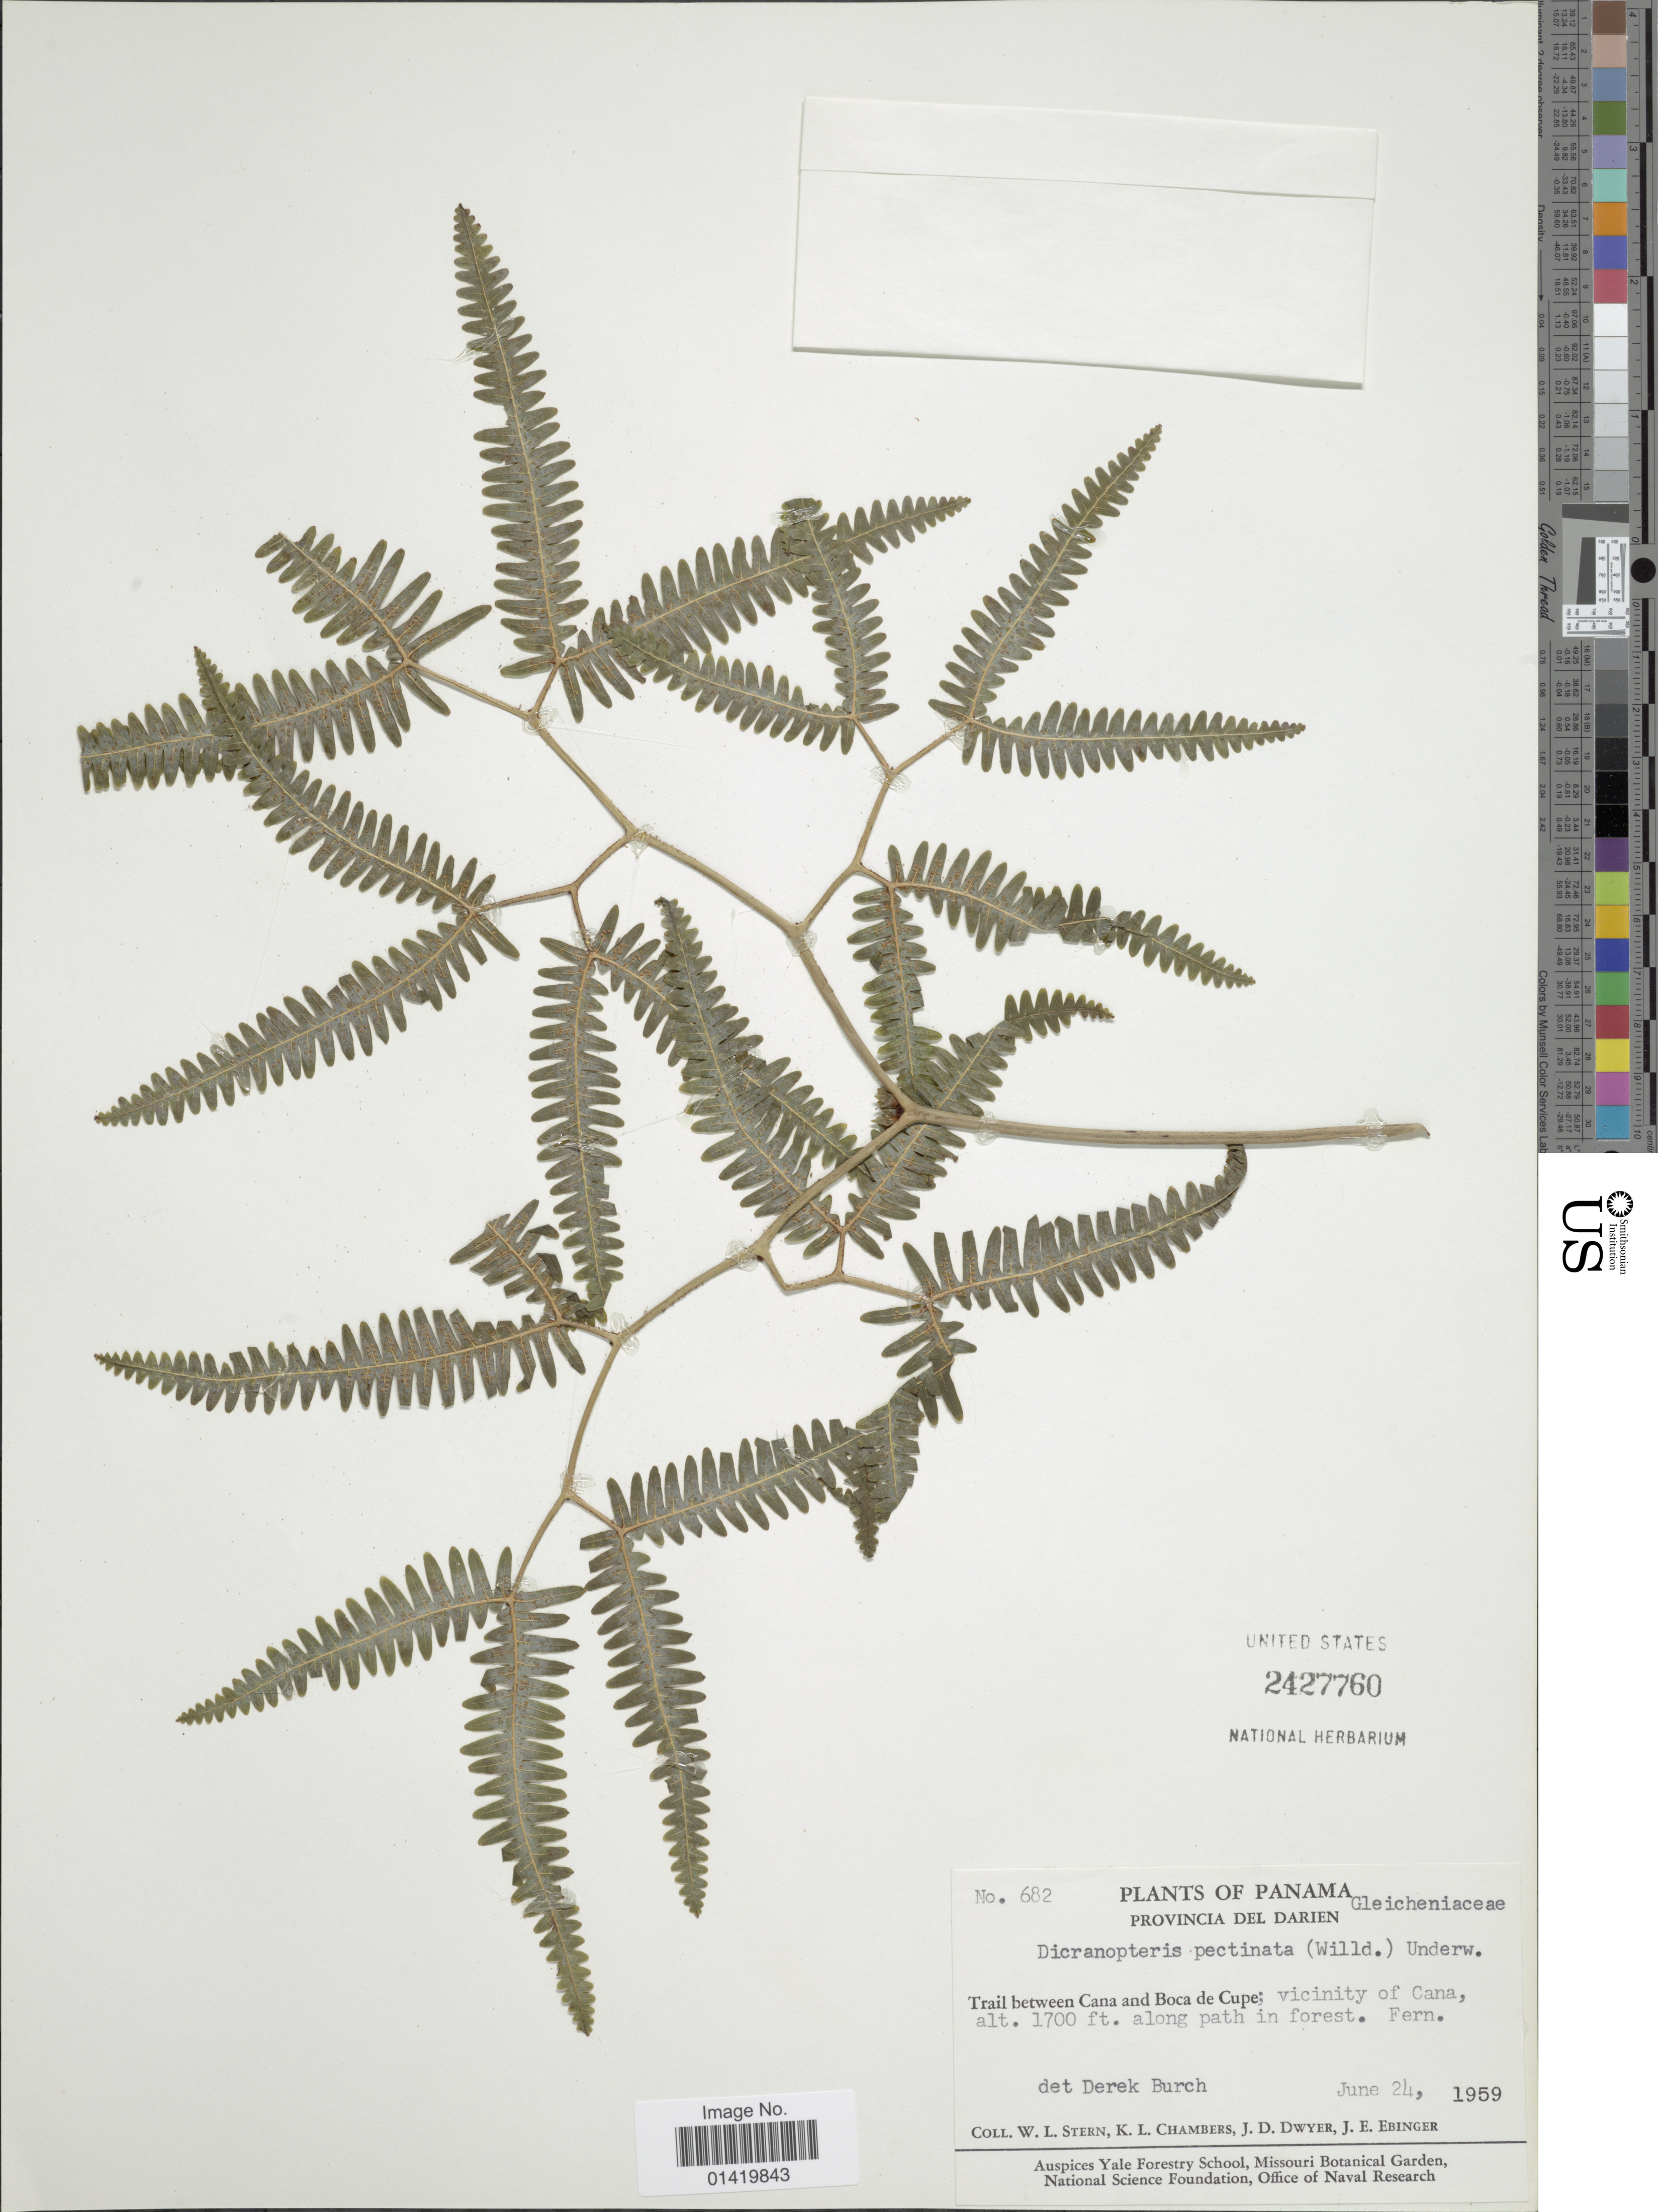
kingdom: Plantae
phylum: Tracheophyta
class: Polypodiopsida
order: Gleicheniales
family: Gleicheniaceae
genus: Gleichenella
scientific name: Gleichenella pectinata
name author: (Willd.) Ching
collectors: W. L. Stern, K. Chambers, J. D. Dwyer & J. Ebinger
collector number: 682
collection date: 1959-06-24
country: Panama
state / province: Darién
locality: Trail between Cana and Boca de Cupe; vicinity of Cana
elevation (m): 518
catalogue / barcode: US 2427760